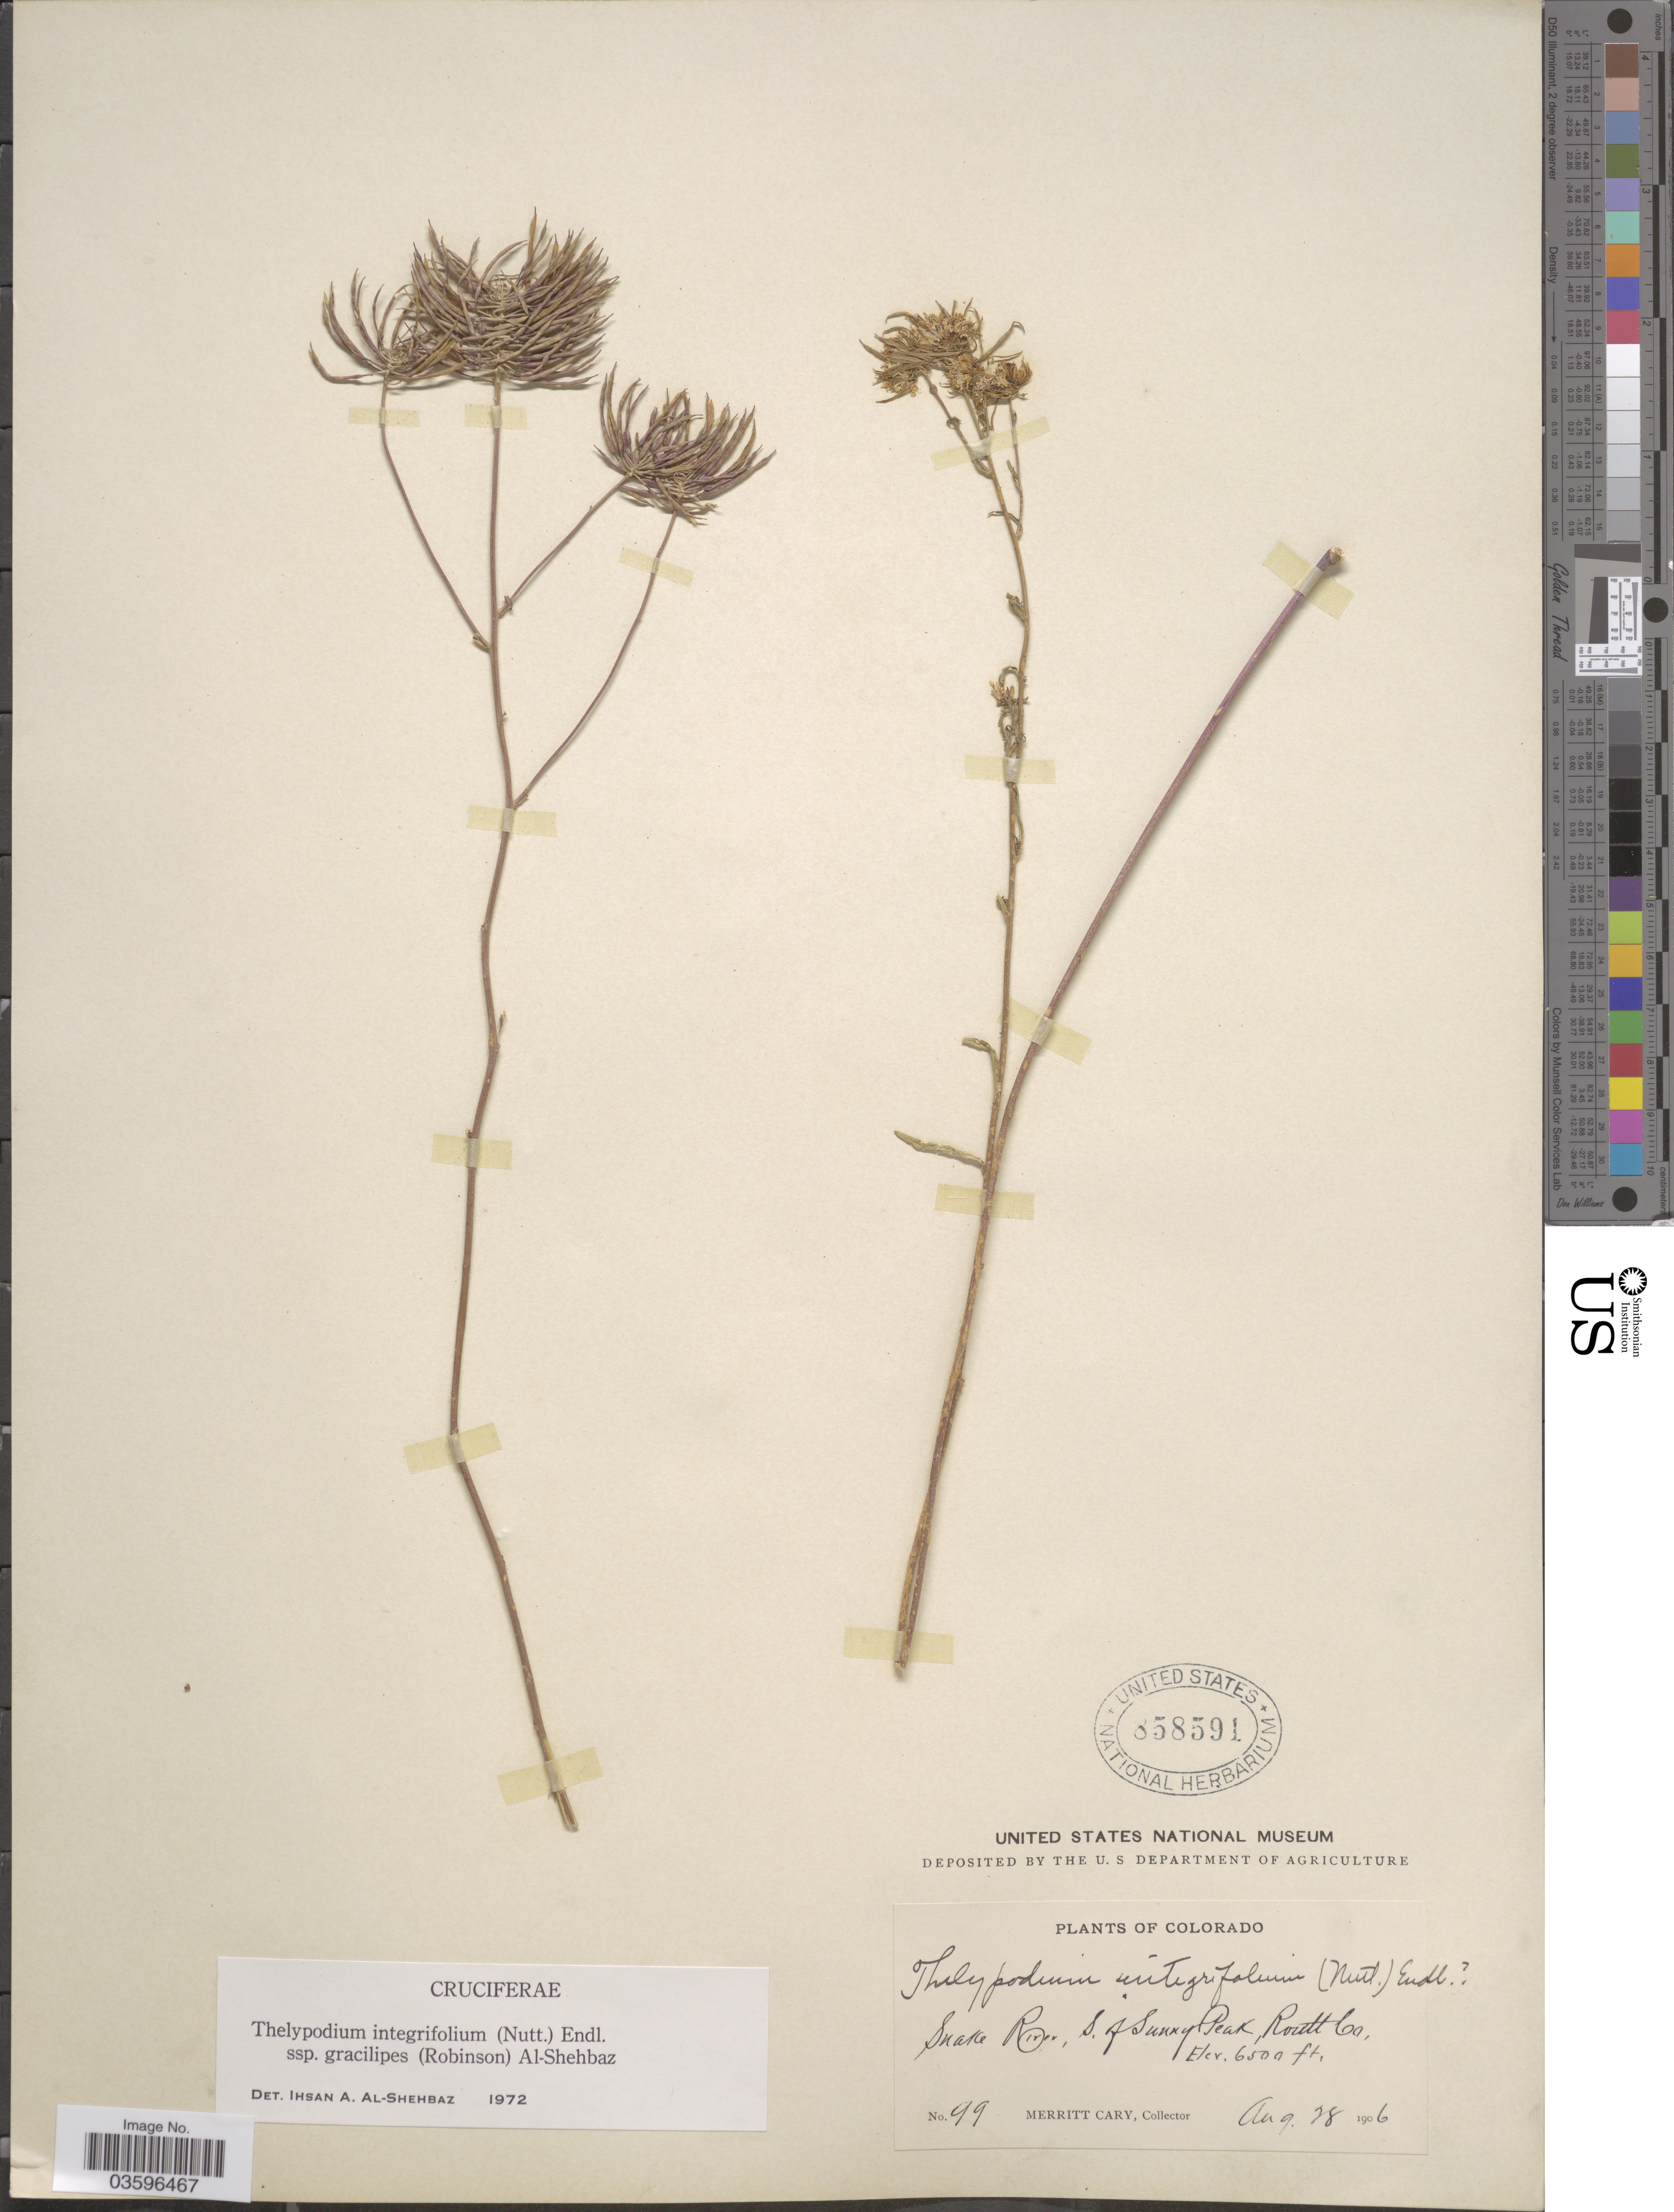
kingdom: Plantae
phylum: Tracheophyta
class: Magnoliopsida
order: Brassicales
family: Brassicaceae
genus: Thelypodium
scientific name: Thelypodium integrifolium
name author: (Nutt.) Endl.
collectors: M. Cary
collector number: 99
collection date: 1906-08-28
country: United States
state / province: Colorado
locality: Snake River, S. of Sunny Peak, Routt Co.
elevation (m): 1981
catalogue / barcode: US 858591